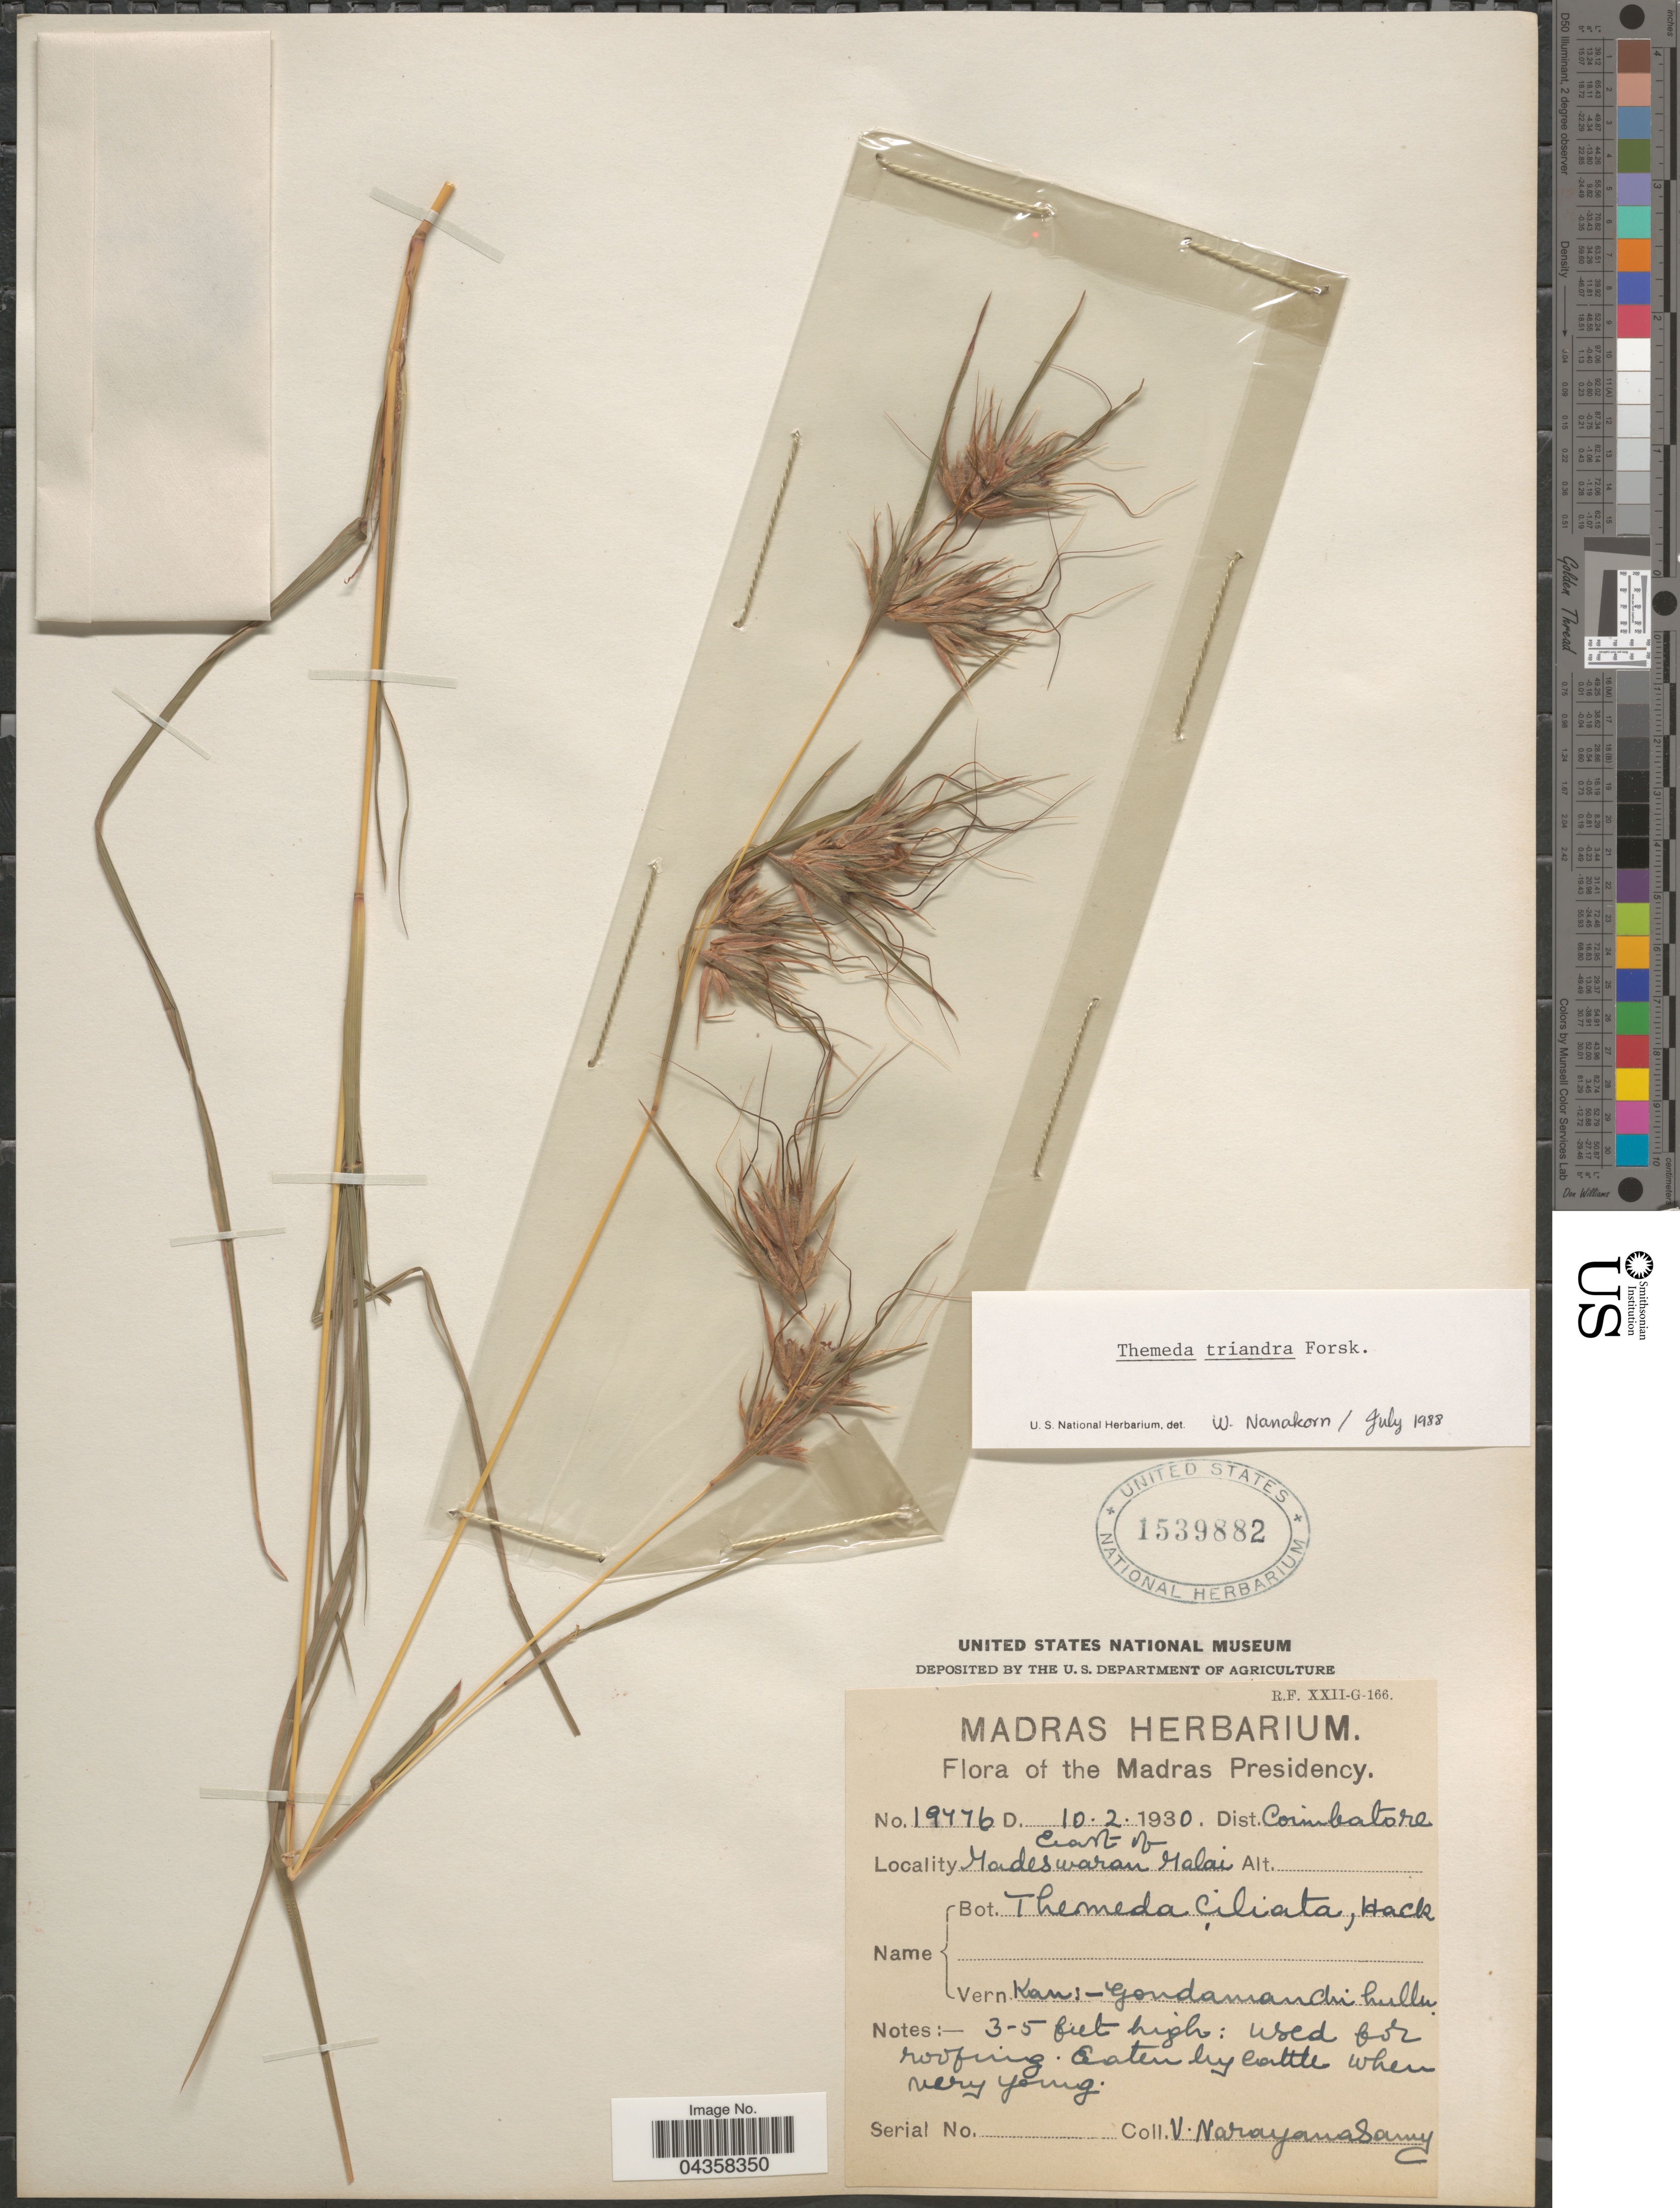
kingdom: Plantae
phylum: Tracheophyta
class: Liliopsida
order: Poales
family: Poaceae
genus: Themeda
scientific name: Themeda triandra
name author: Forssk.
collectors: V. Narayanaswami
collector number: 19476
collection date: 1930-02-10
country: India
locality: Madras Presidency. Dist. Coimbatore. East of Madeswaran Malai.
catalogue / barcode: US 1539882